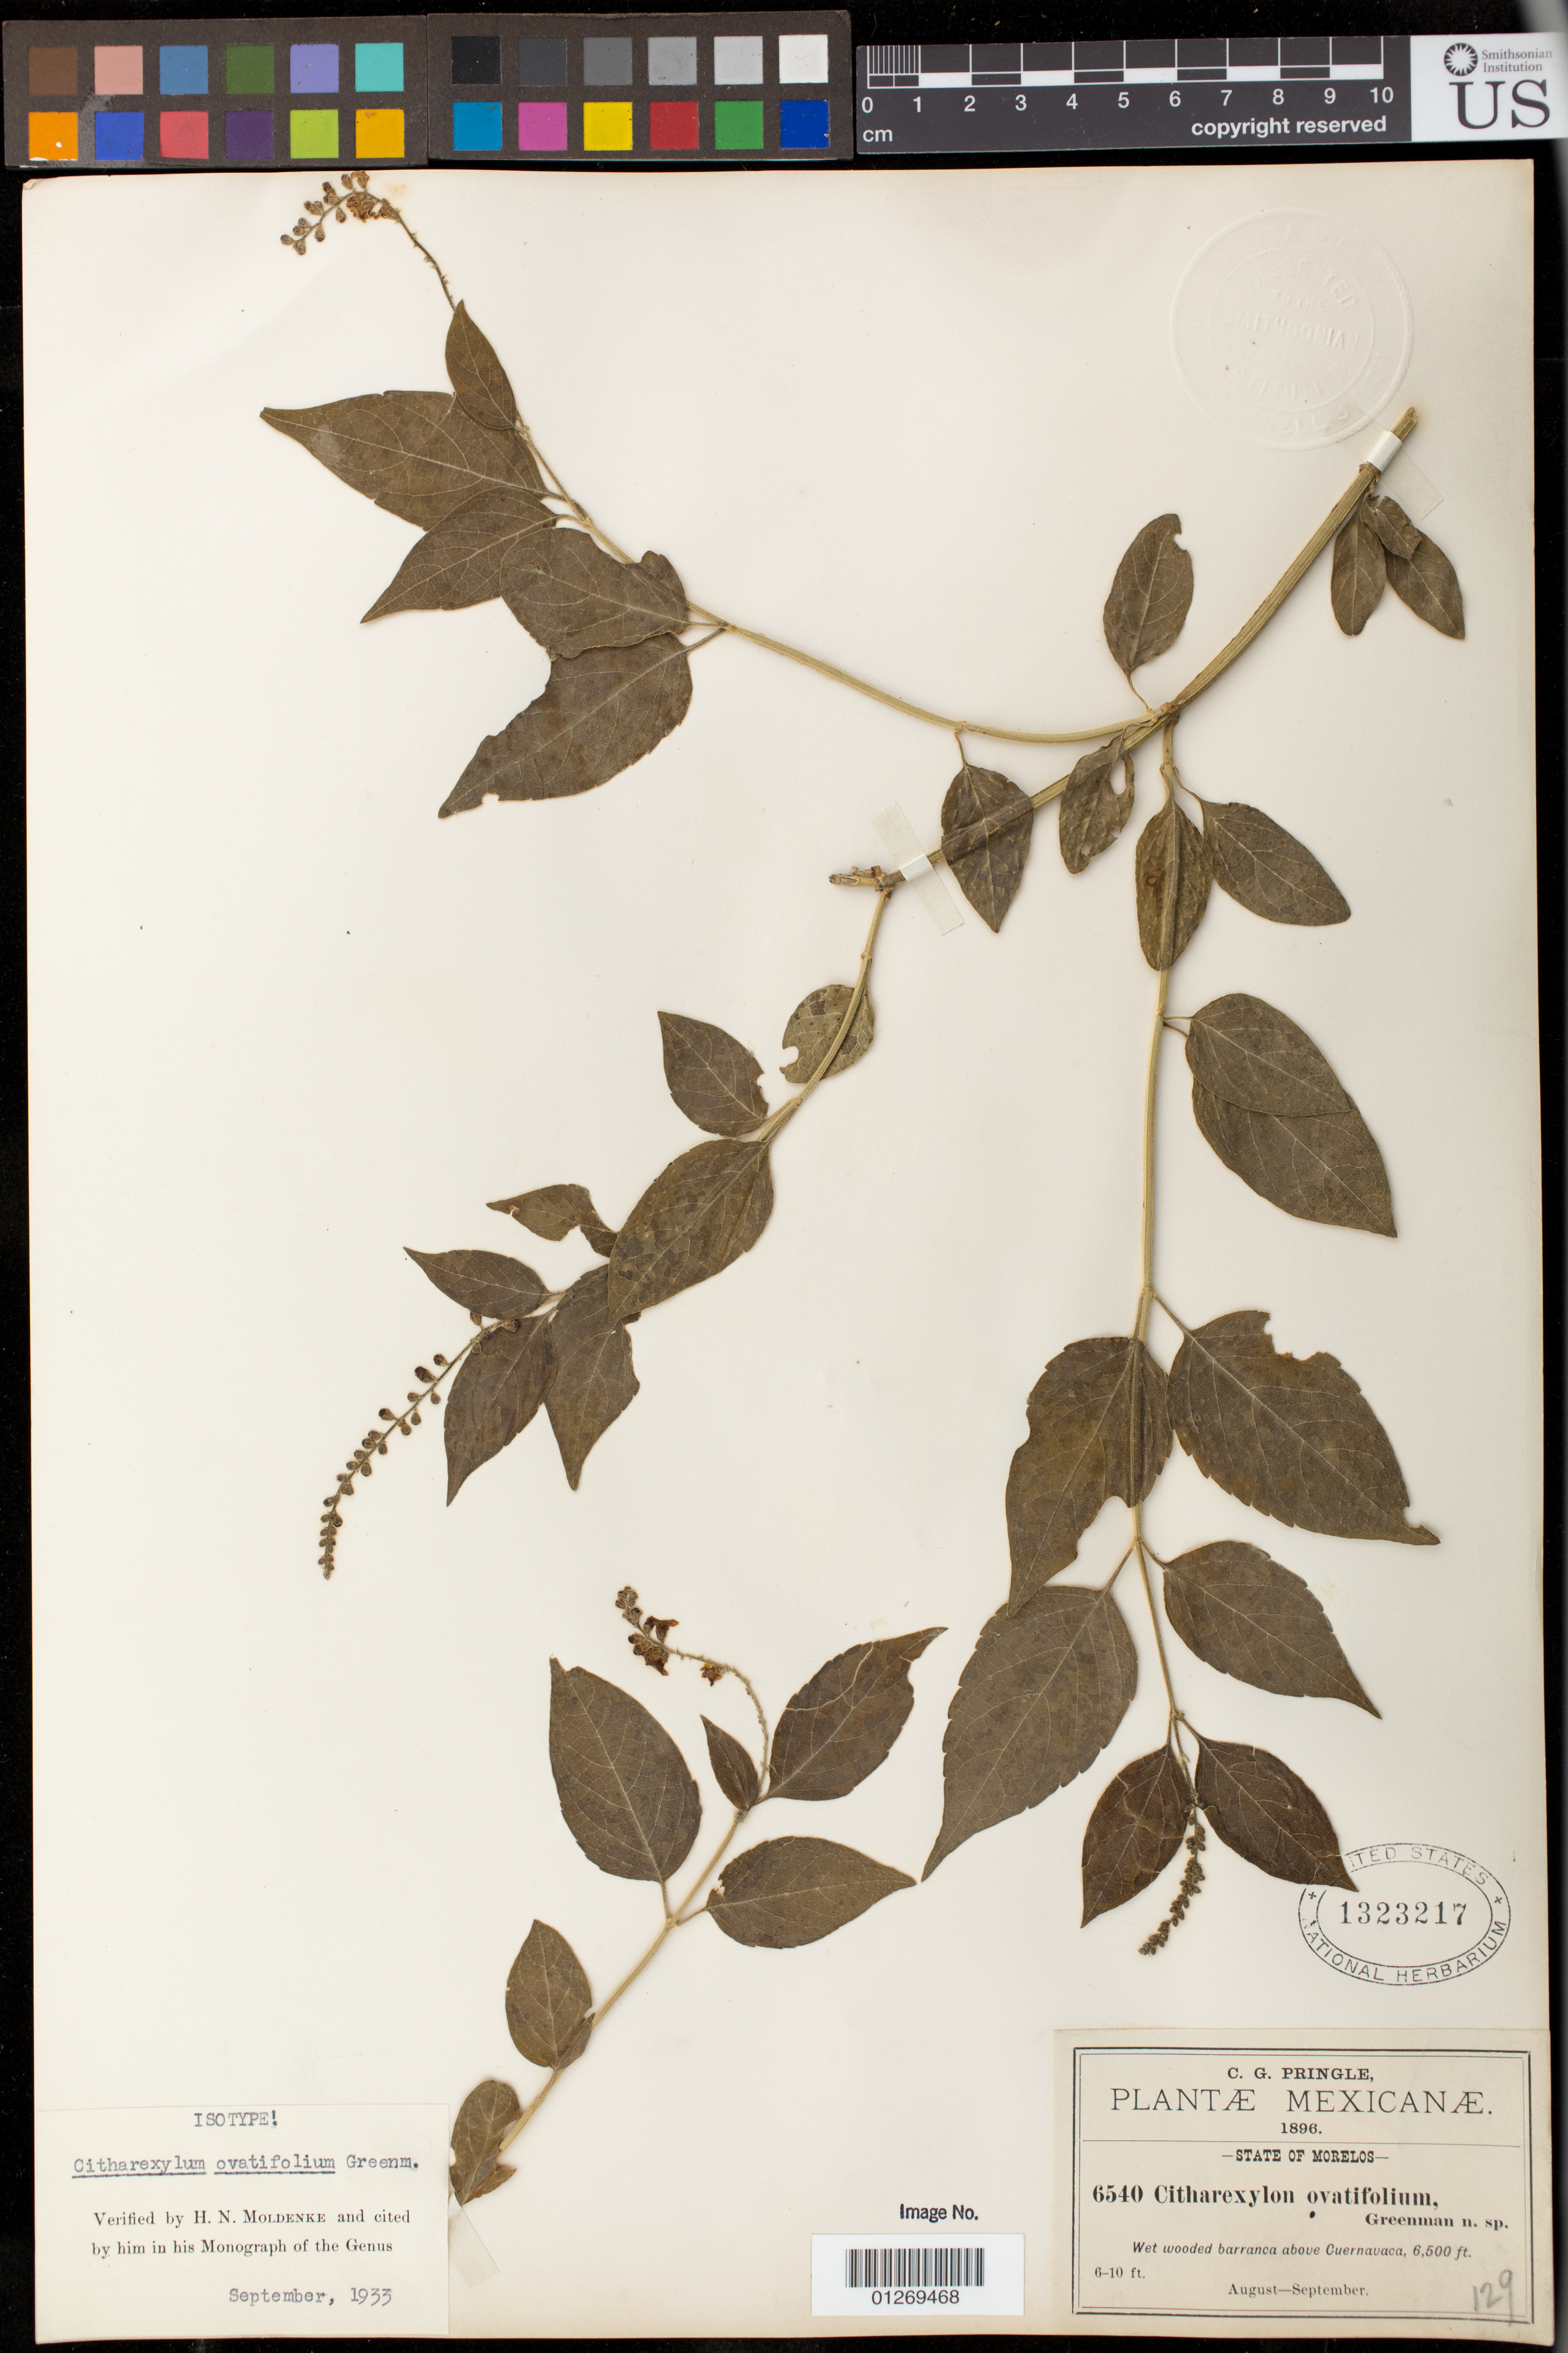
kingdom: Plantae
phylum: Tracheophyta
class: Magnoliopsida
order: Lamiales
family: Verbenaceae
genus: Citharexylum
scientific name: Citharexylum ovatifolium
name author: Greenm.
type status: Isotype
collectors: C. G. Pringle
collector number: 6540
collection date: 1896-08/1896-09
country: Mexico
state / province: Morelos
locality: States of Morelos. Wet wooded barranca above Cuernavaca.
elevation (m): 1981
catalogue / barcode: US 1323217